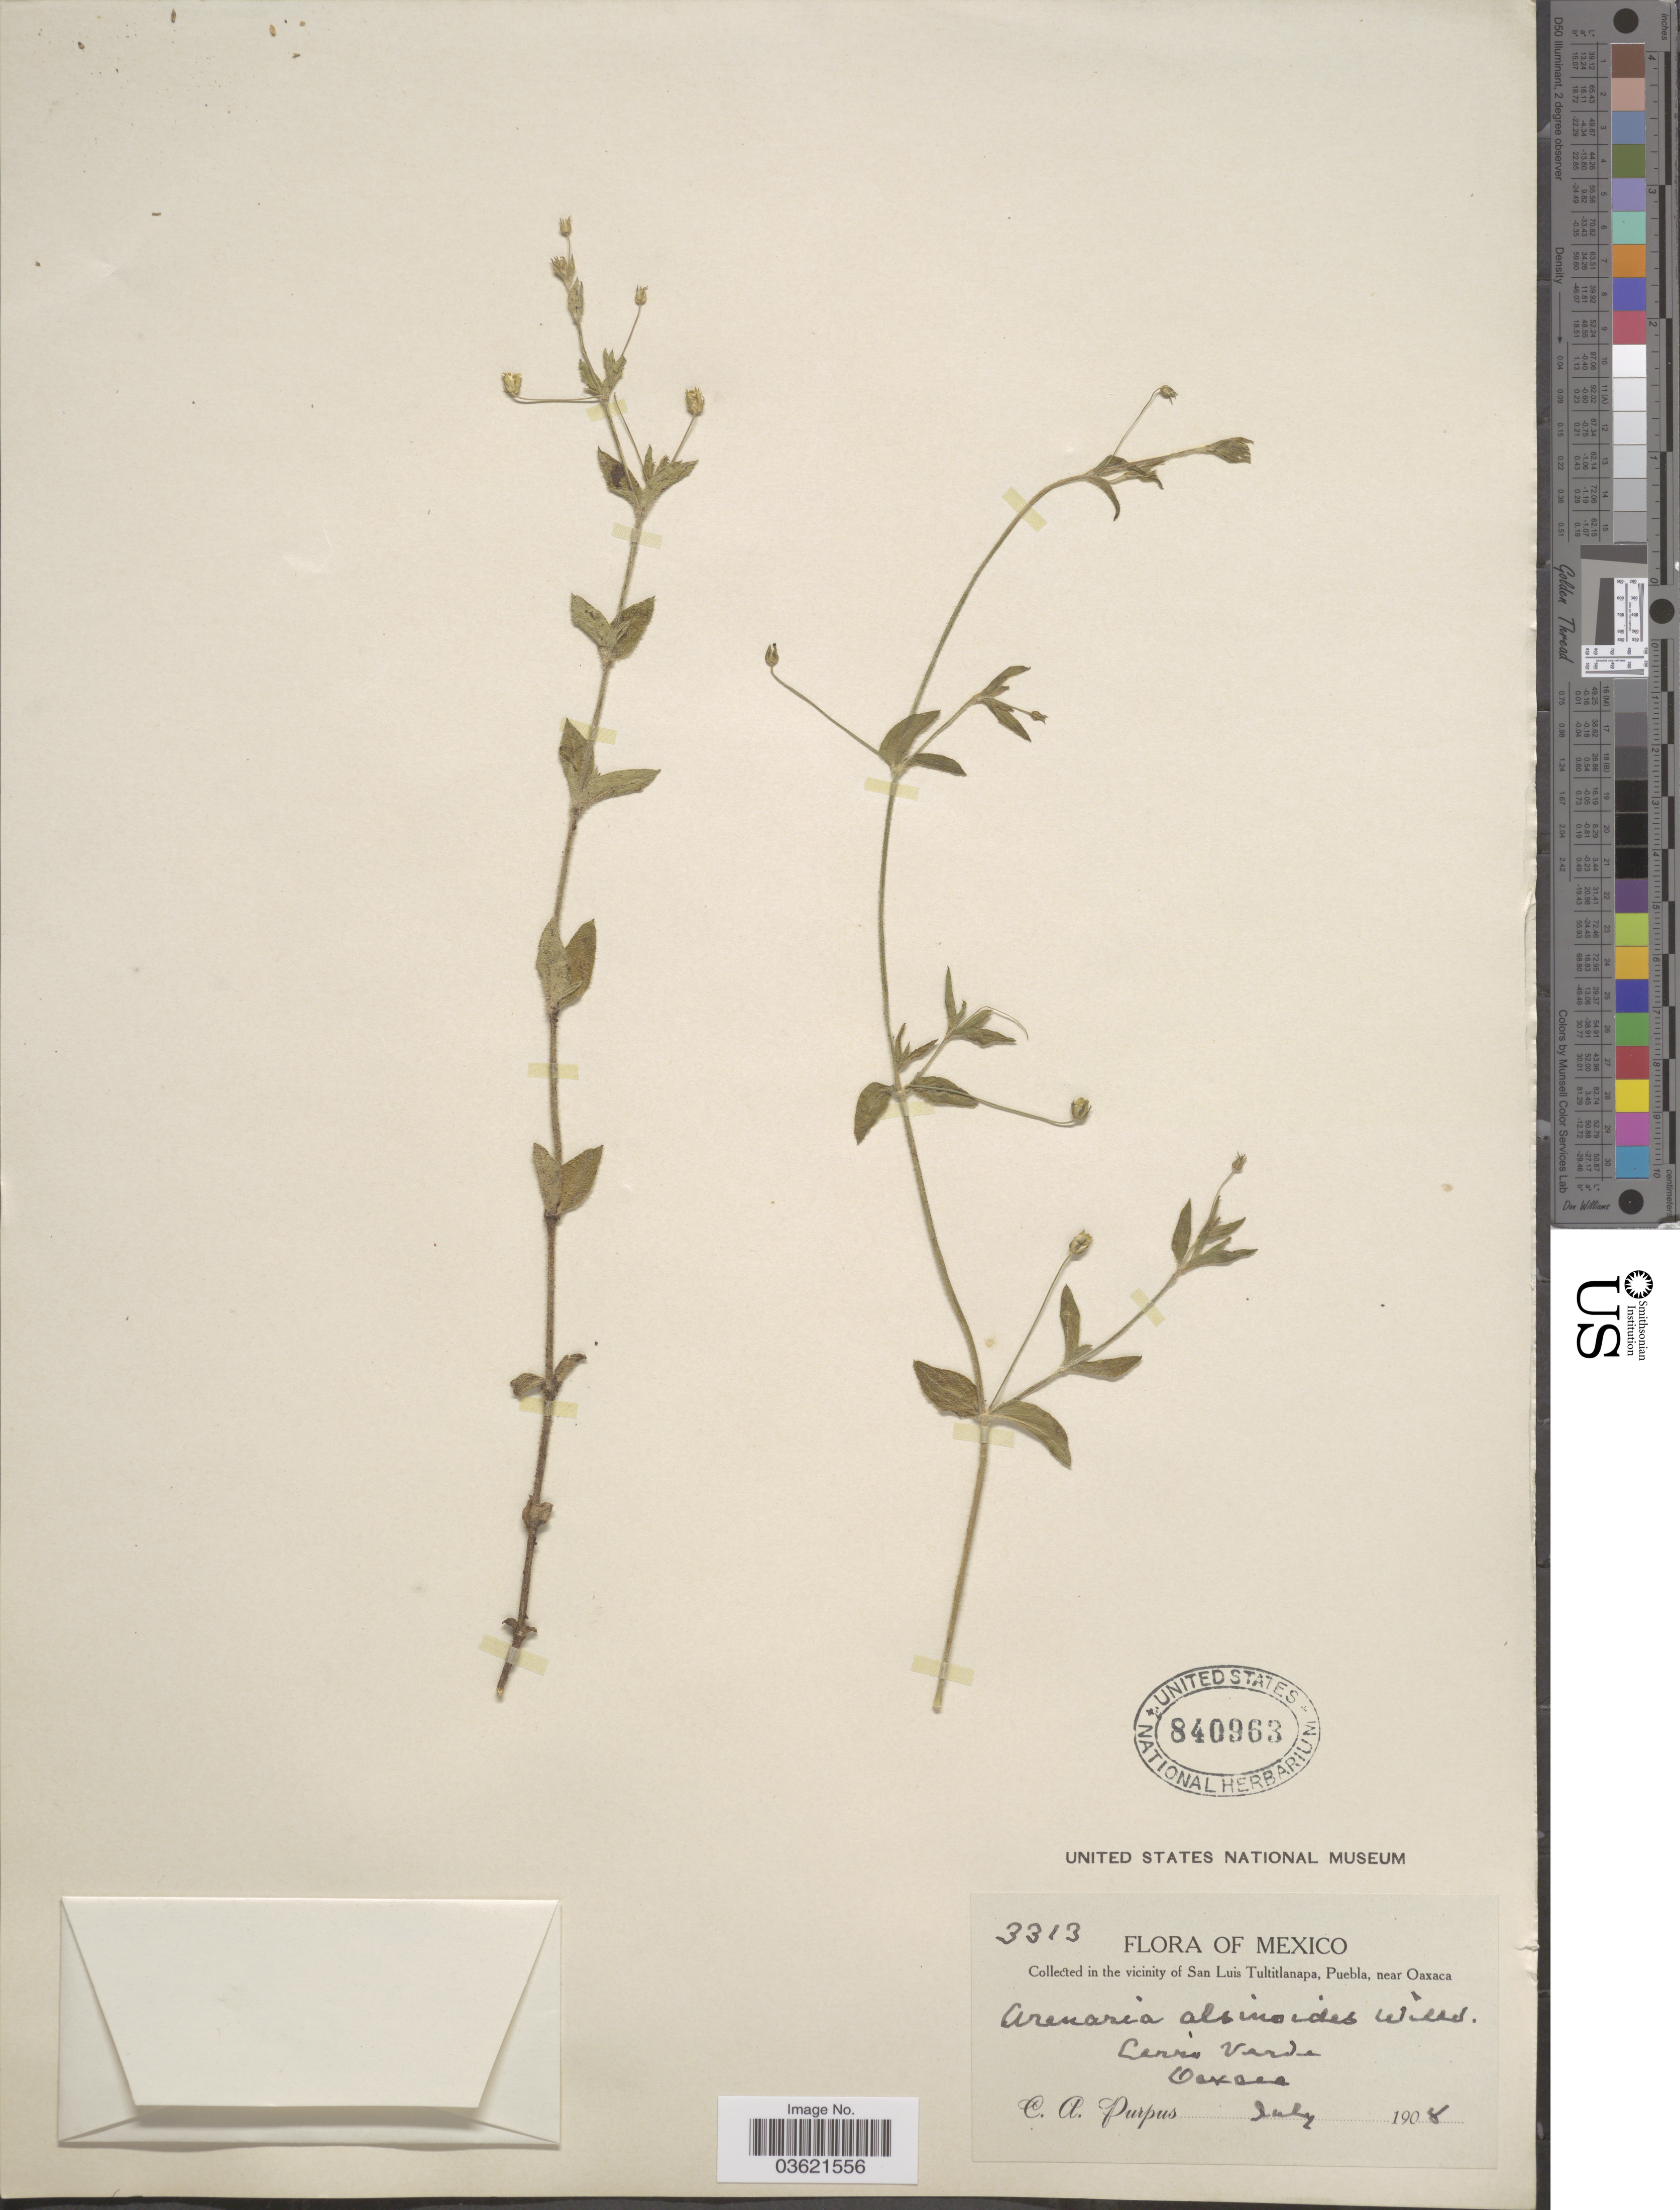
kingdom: Plantae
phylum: Tracheophyta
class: Magnoliopsida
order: Caryophyllales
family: Caryophyllaceae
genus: Arenaria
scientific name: Arenaria lanuginosa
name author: (Michx.) Rohrb.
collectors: C. A. Purpus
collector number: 3313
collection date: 1908-07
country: Mexico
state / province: Oaxaca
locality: In the vicinity of San Luis Tultitlanapa, Puebla, near Oaxaca. Cerro Verde.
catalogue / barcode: US 840963